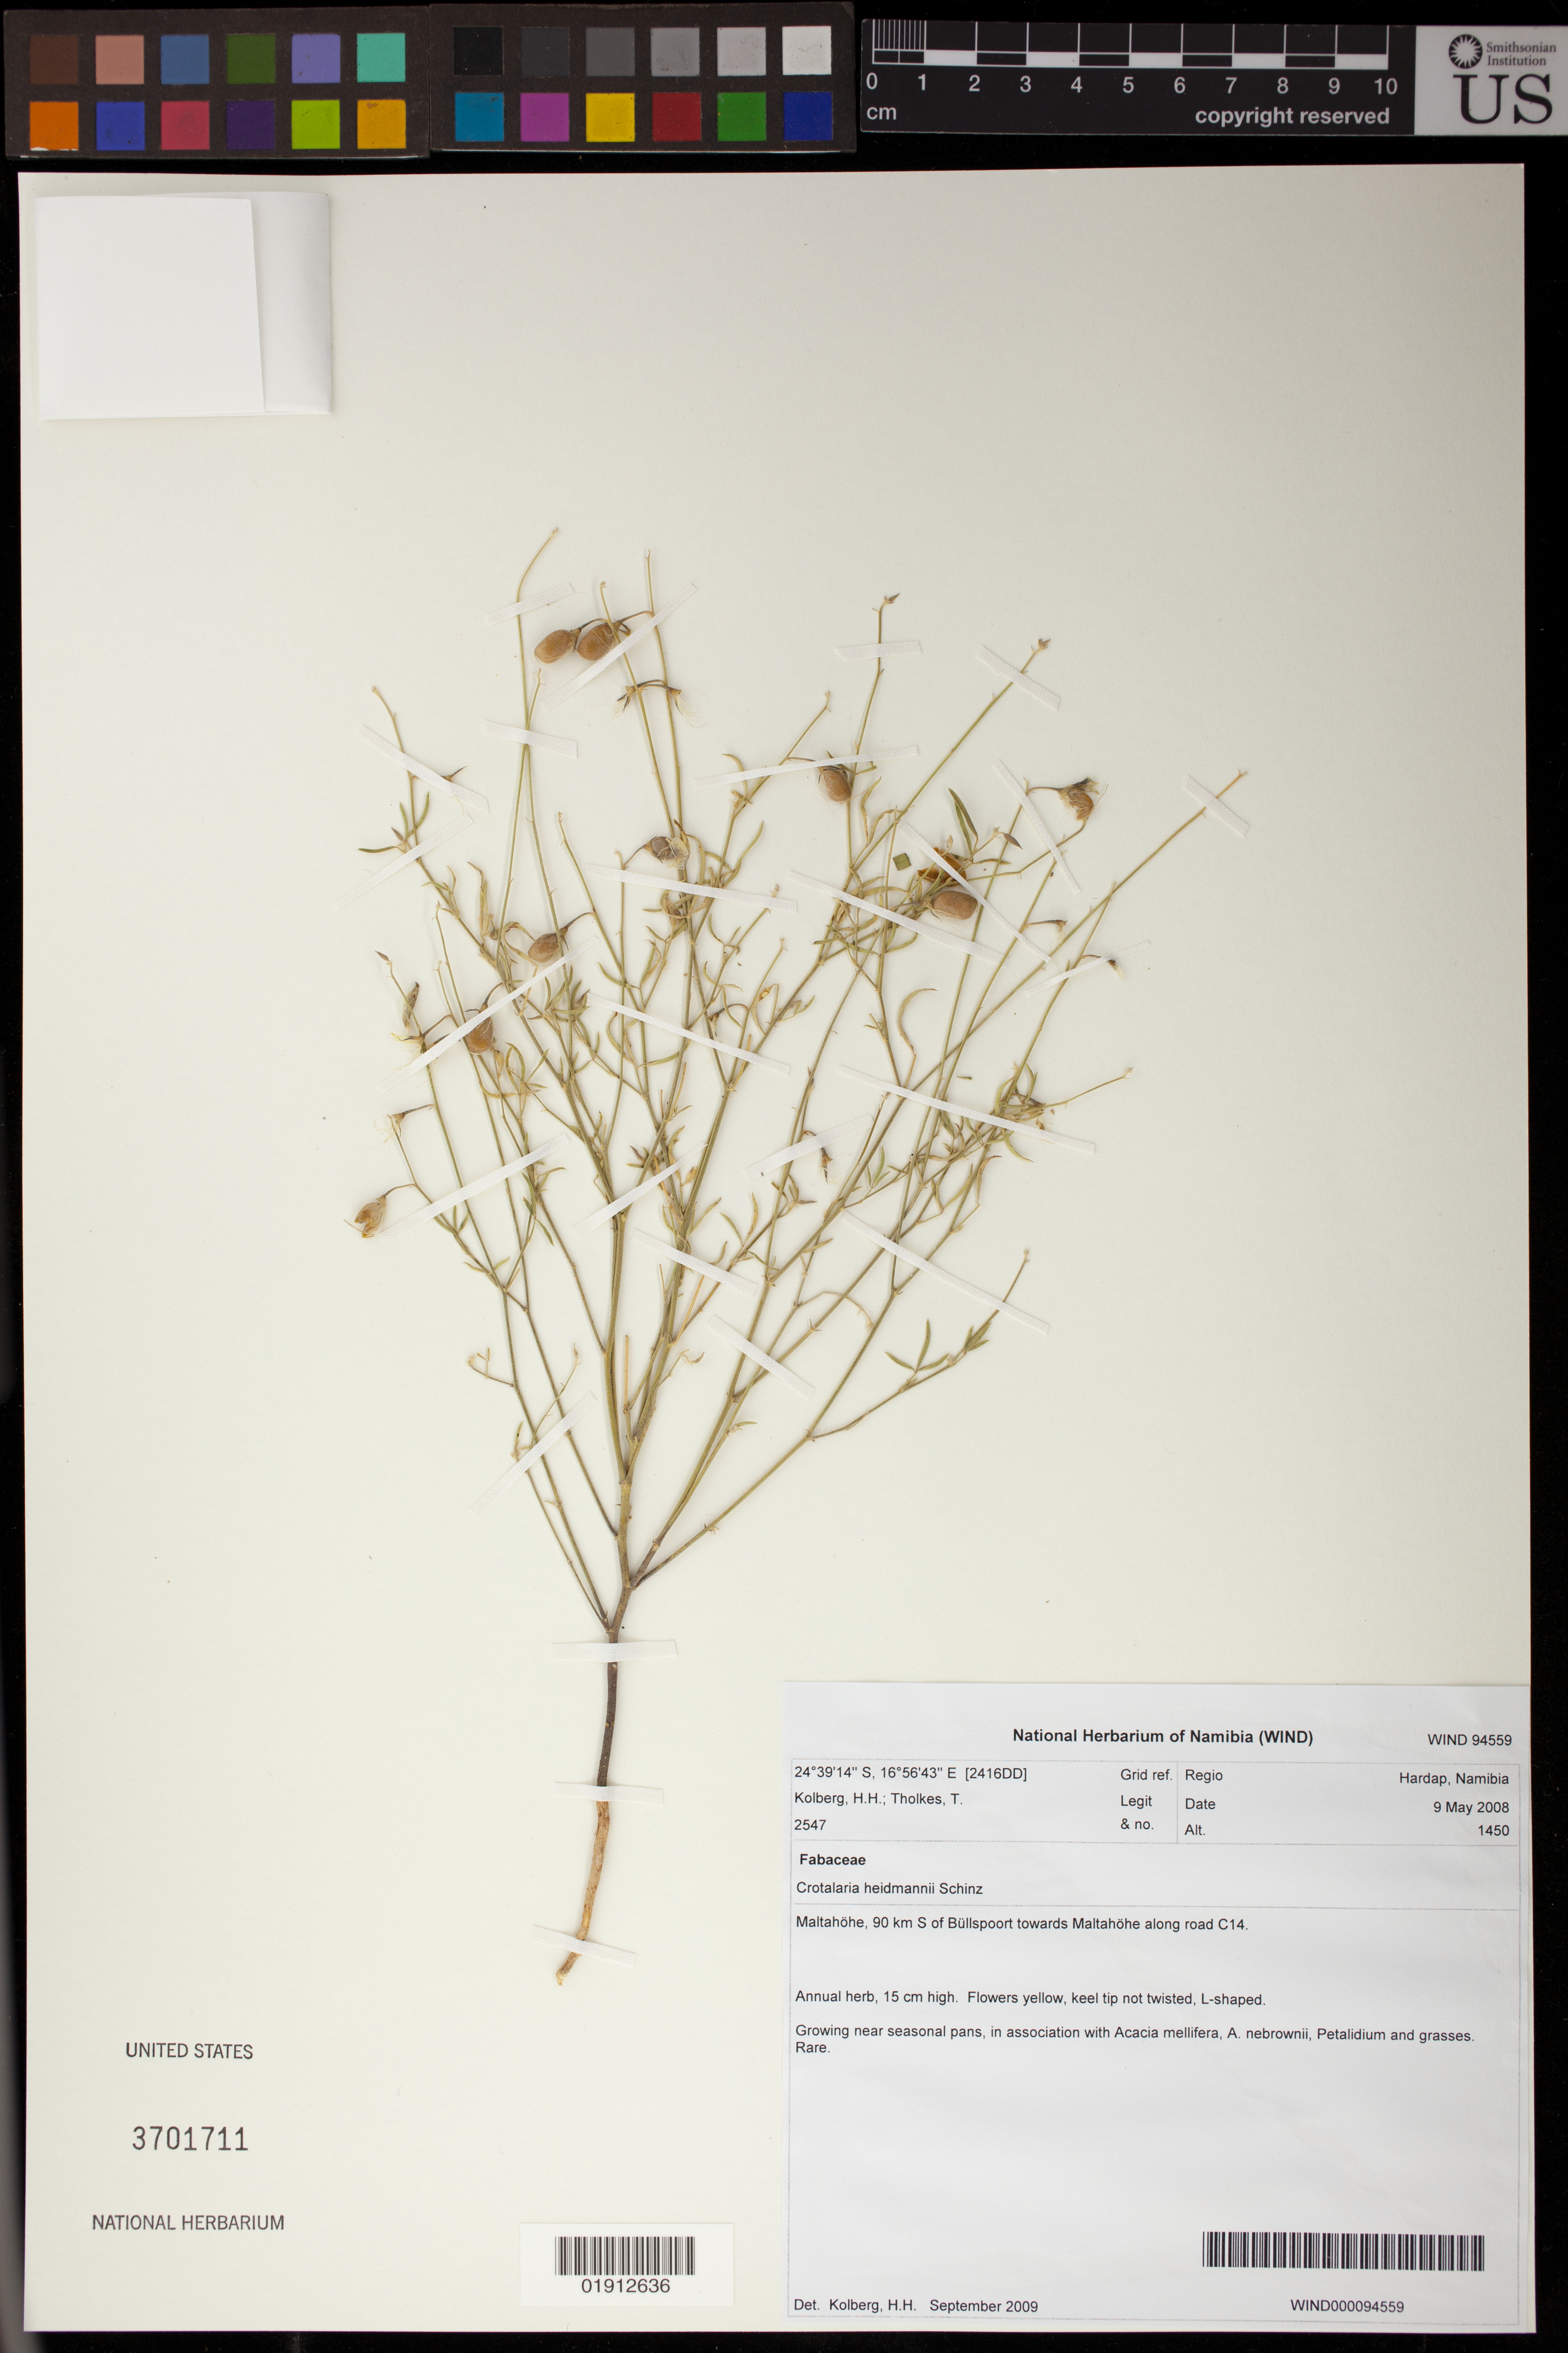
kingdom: Plantae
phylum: Tracheophyta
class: Magnoliopsida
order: Fabales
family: Fabaceae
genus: Crotalaria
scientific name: Crotalaria heidmannii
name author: Schinz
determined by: Kolberg, H. H.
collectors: H. H. Kolberg & T. Tholkes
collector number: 2547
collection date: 2008-05-09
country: Namibia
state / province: Hardap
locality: Maltahöhe, 90 km S of Büllspoort towards Maltahöhe along road C14.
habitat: Growing near seasonal pans.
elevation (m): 1450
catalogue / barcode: US 3701711